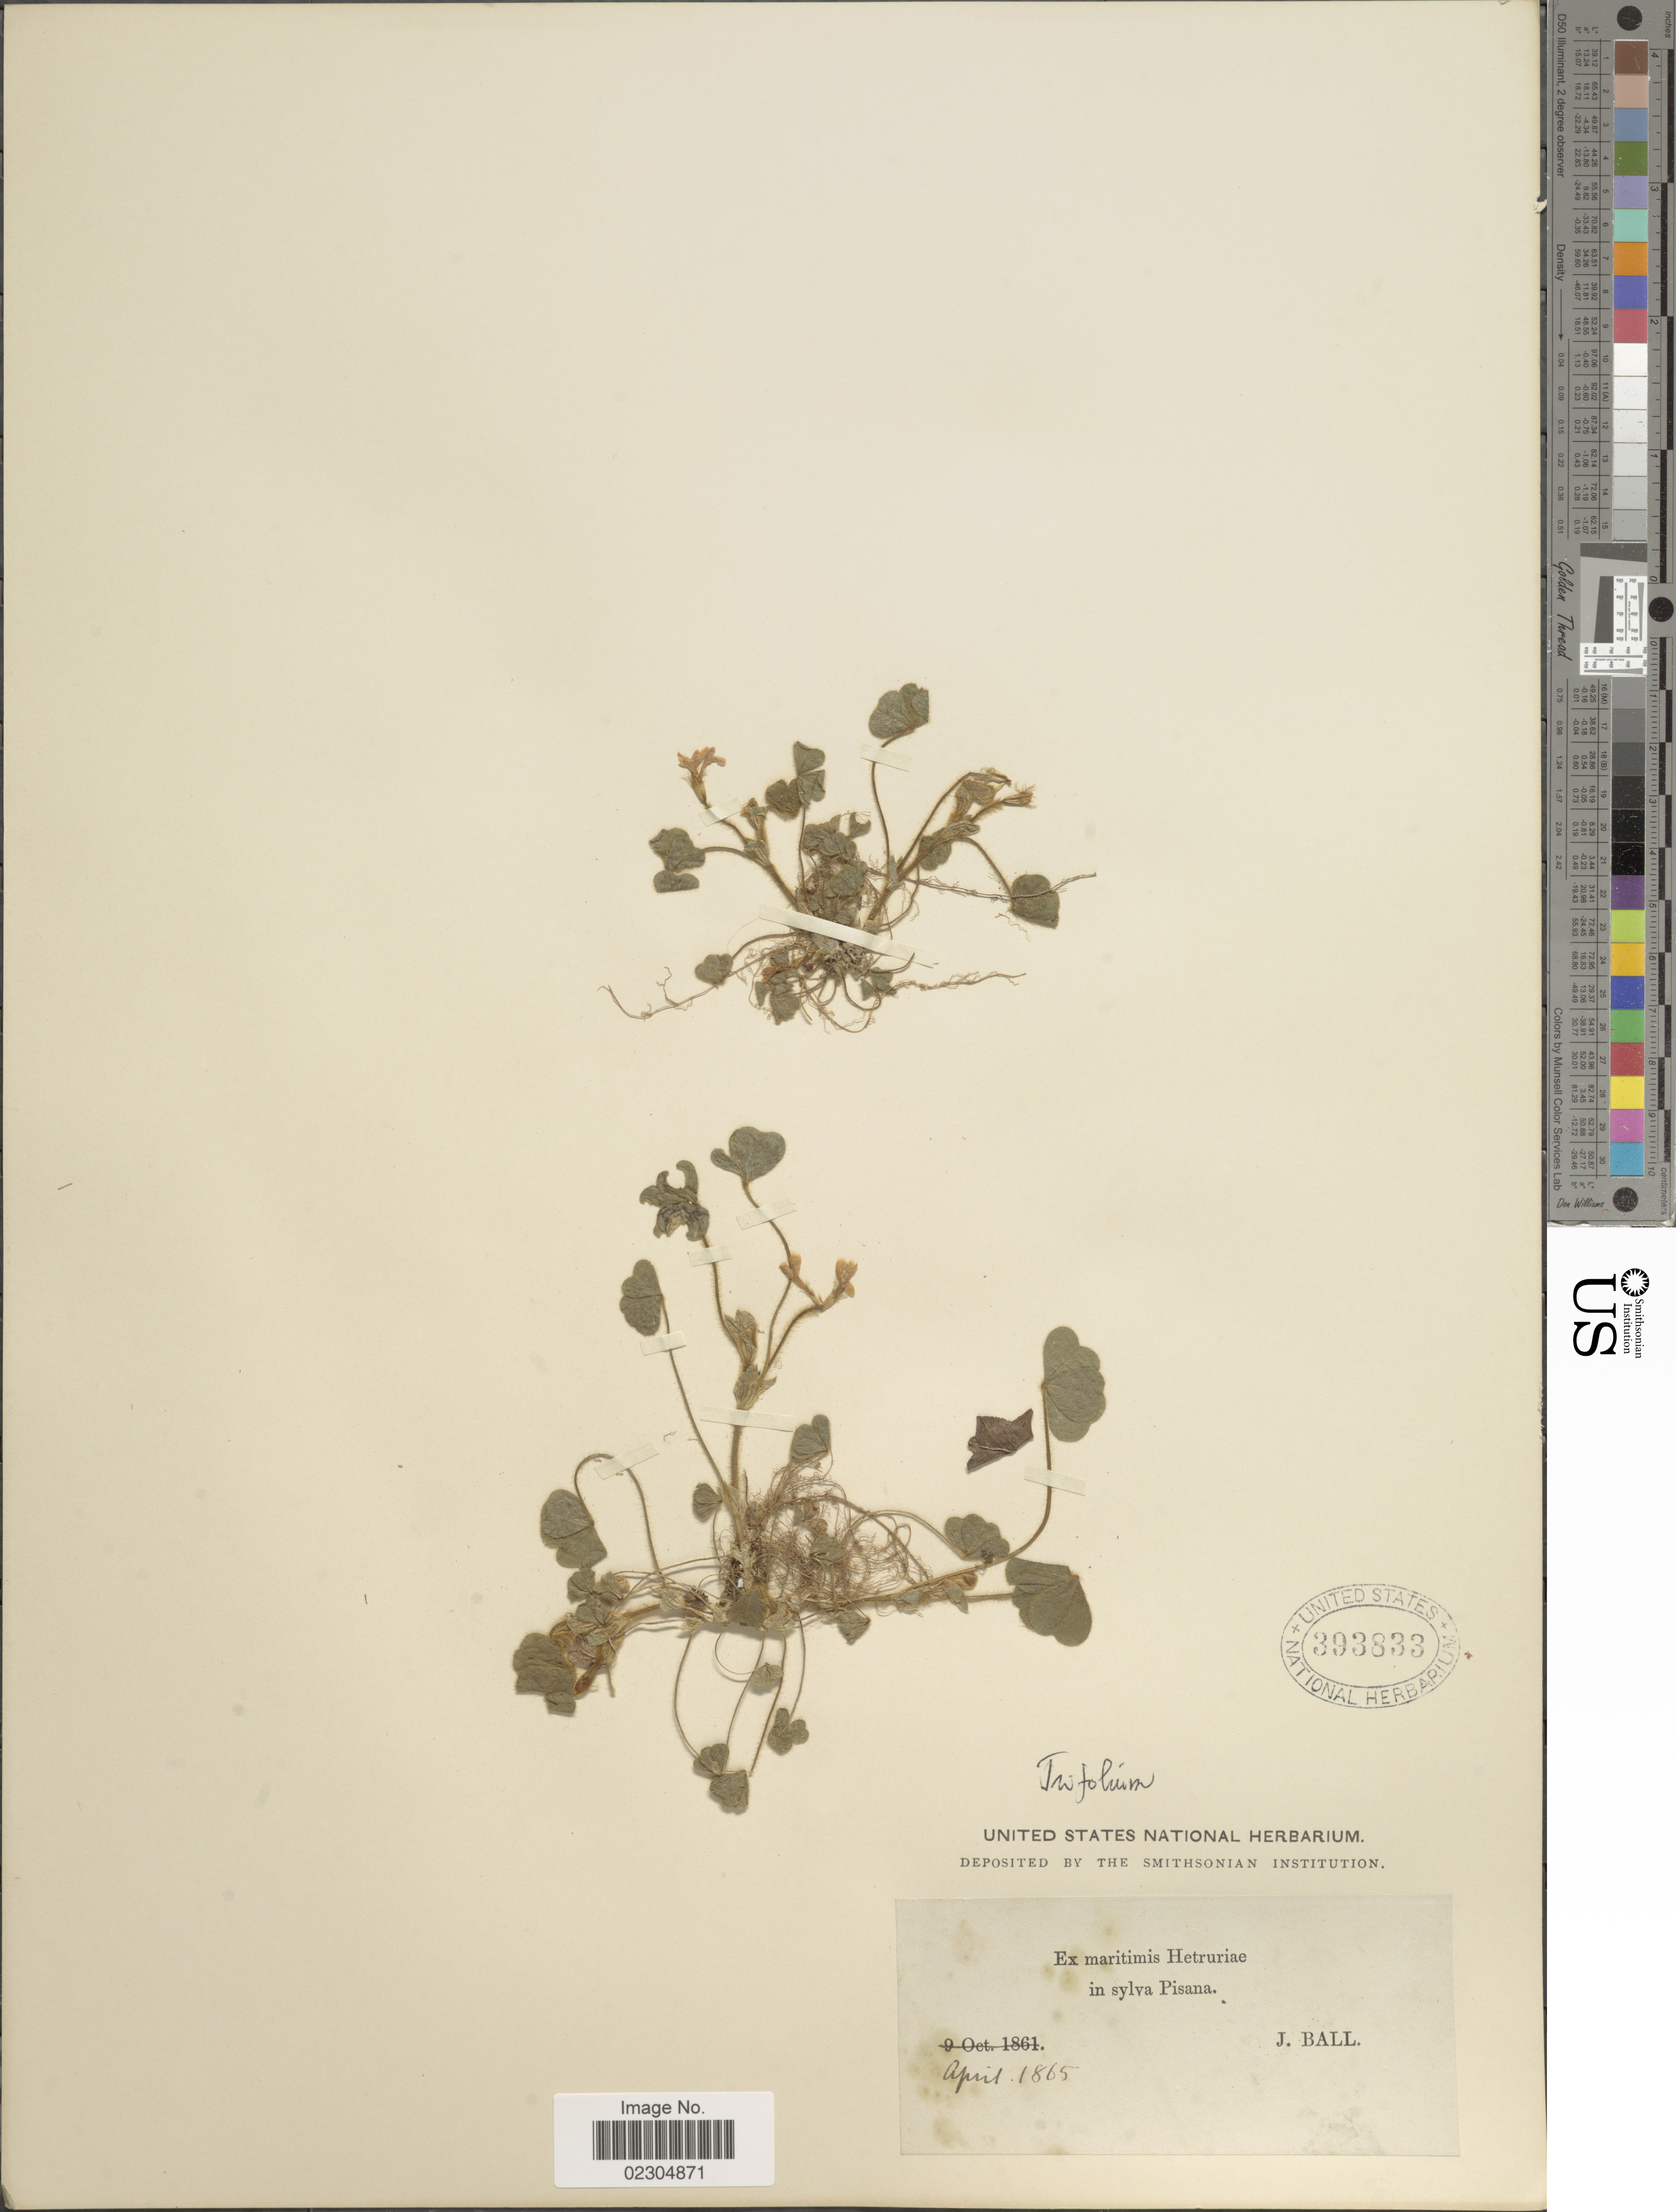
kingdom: Plantae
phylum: Tracheophyta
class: Magnoliopsida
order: Fabales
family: Fabaceae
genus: Trifolium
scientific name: Trifolium sp.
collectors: J. Ball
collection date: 1865-04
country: Italy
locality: Ex maritimis Hetruriae in sylva Pisana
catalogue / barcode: US 393833